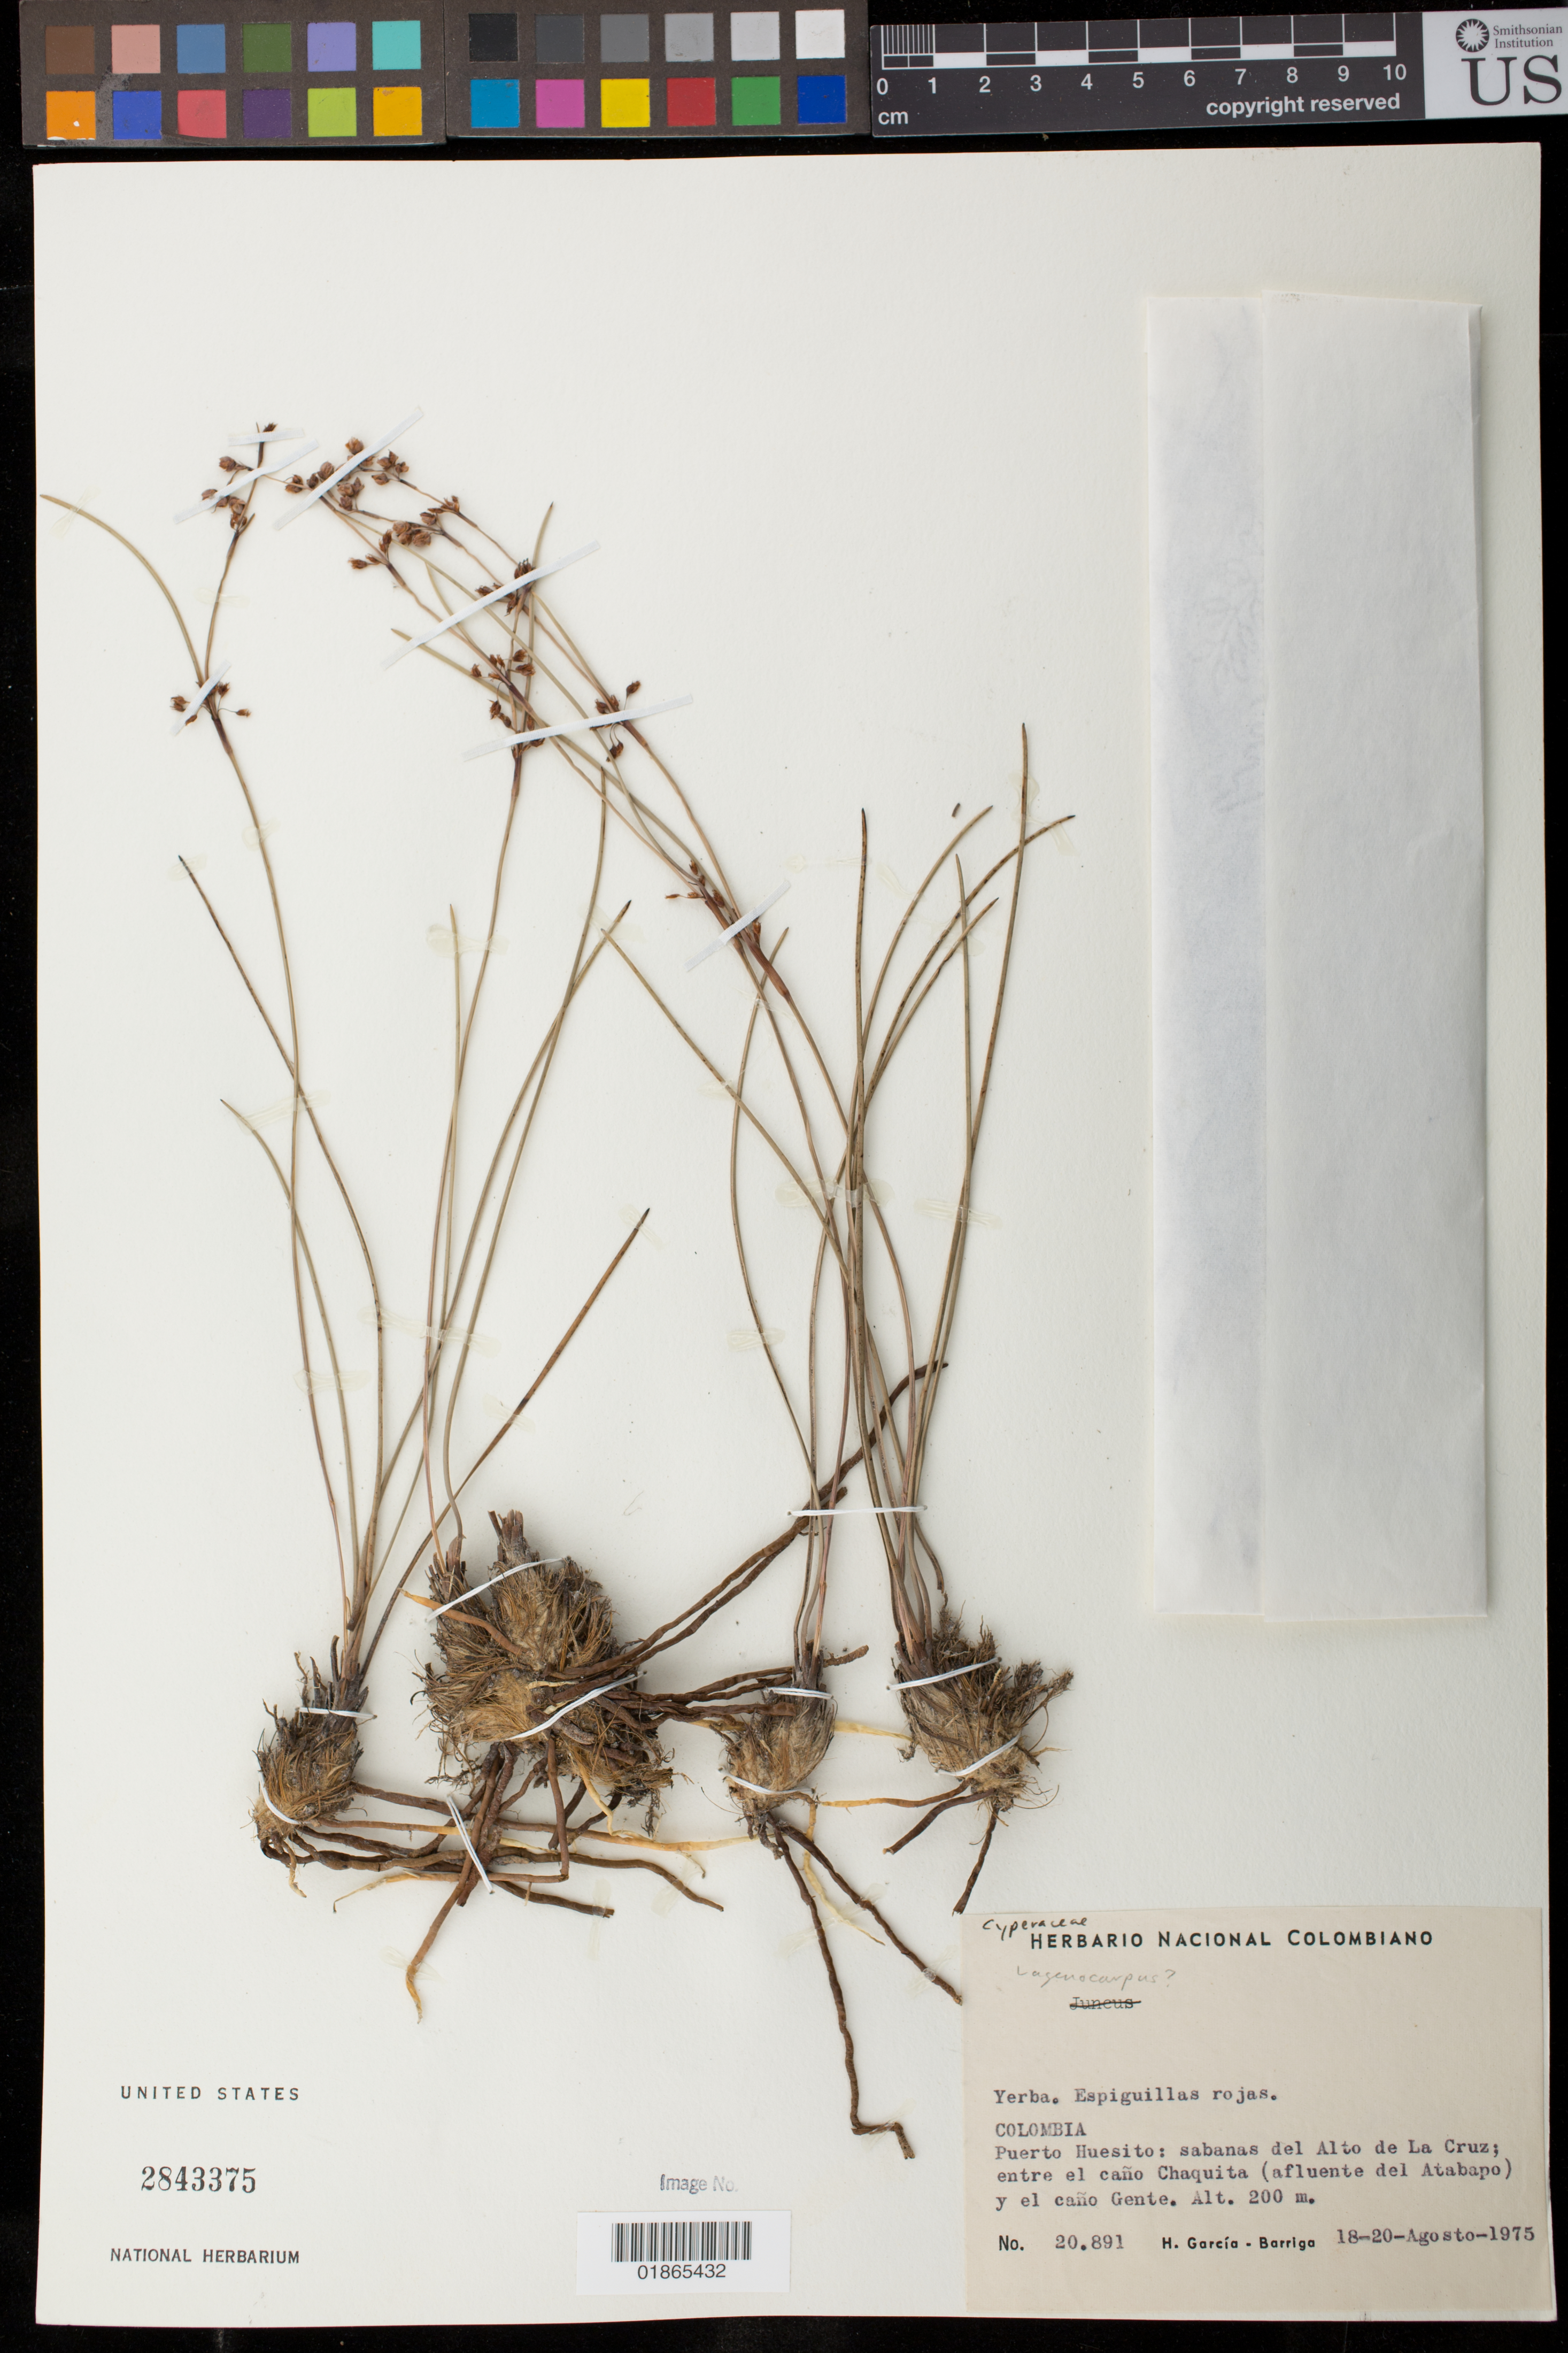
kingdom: Plantae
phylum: Tracheophyta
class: Liliopsida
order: Poales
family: Cyperaceae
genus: Lagenocarpus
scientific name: Lagenocarpus sp.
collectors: H. García Barriga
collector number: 20891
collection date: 1975-08-18/1975-08-20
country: Colombia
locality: Puerto Huesito: sabanas del Alto de La Cruz; entre el caño Chaquita (afluente del Atabapo) y el caño Gente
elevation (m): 200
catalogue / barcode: US 3843375